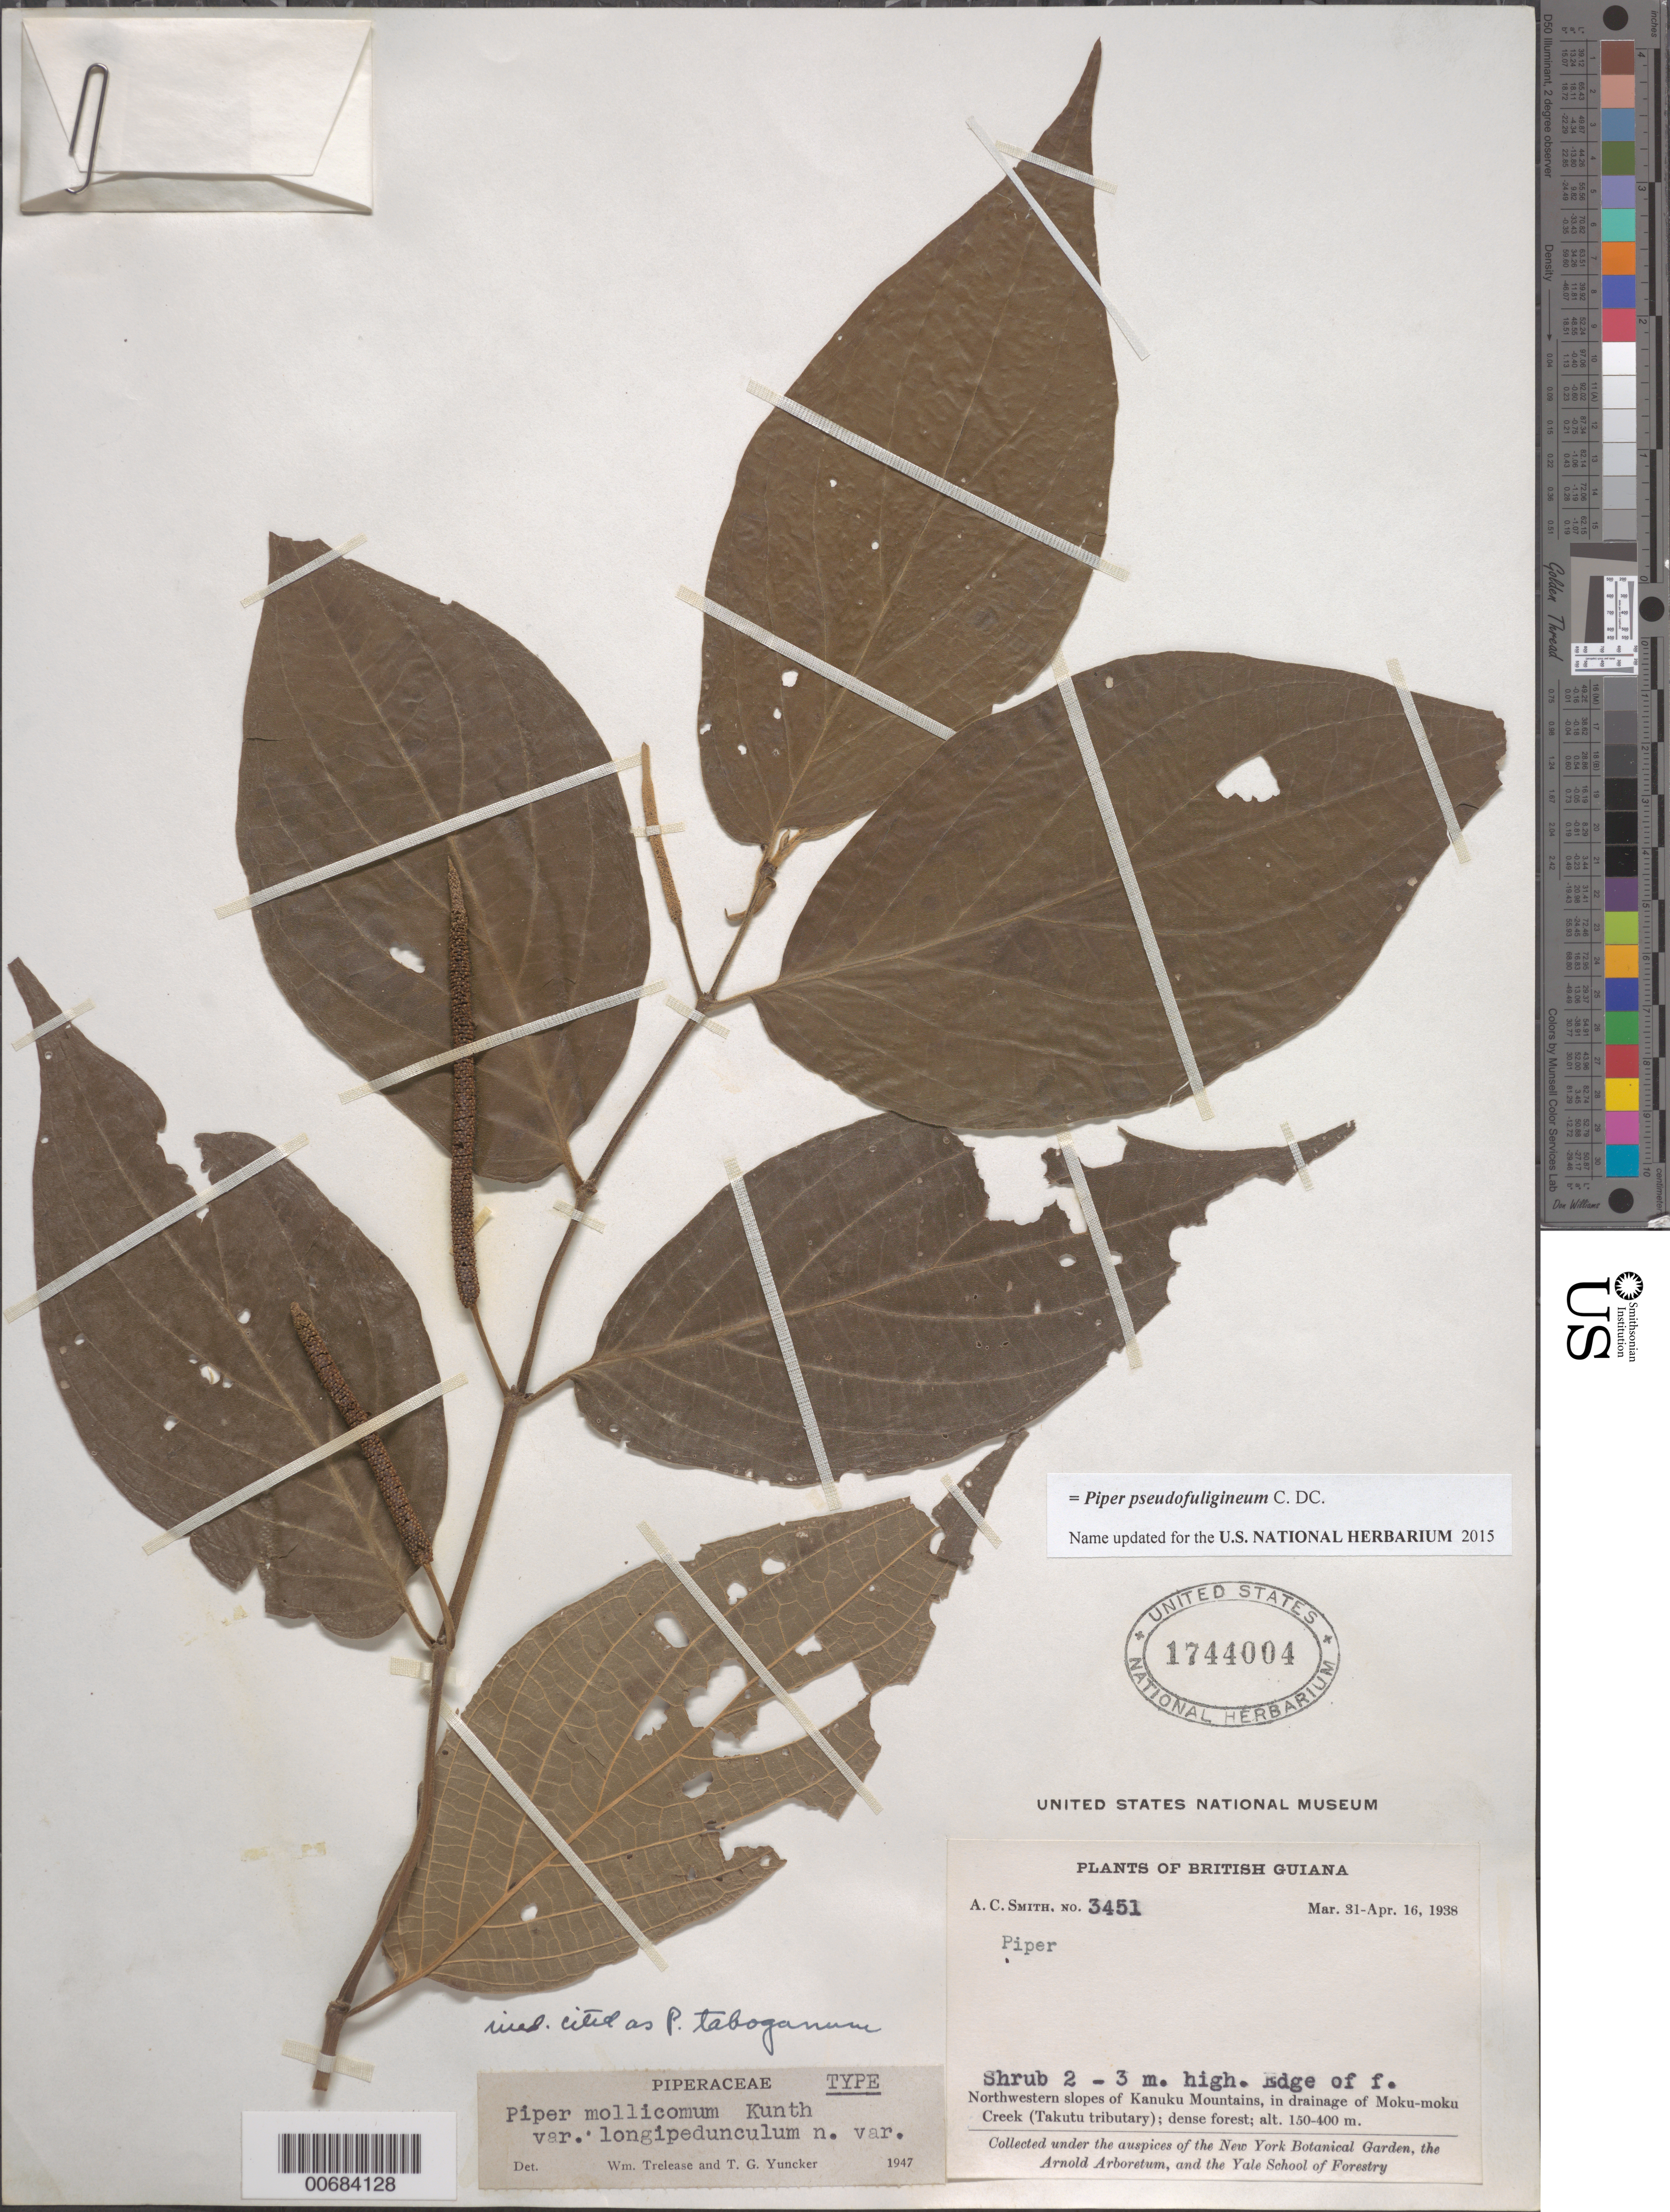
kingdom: Plantae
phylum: Tracheophyta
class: Magnoliopsida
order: Piperales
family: Piperaceae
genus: Piper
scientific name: Piper mollicomum var. longipedunculum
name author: Kunth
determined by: Trelease, W.; Yuncker, T. G.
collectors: A. C. Smith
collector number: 3451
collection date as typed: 31-Mar-38 to 16-Apr-38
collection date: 1938-03-31/1938-04-16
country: Guyana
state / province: U. Takutu-U. Essequibo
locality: Kanuku Mts., NW slopes, in drainage of Moku-moku Creek (Takutu tributary)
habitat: Edge of forest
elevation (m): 150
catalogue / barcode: US 1744004